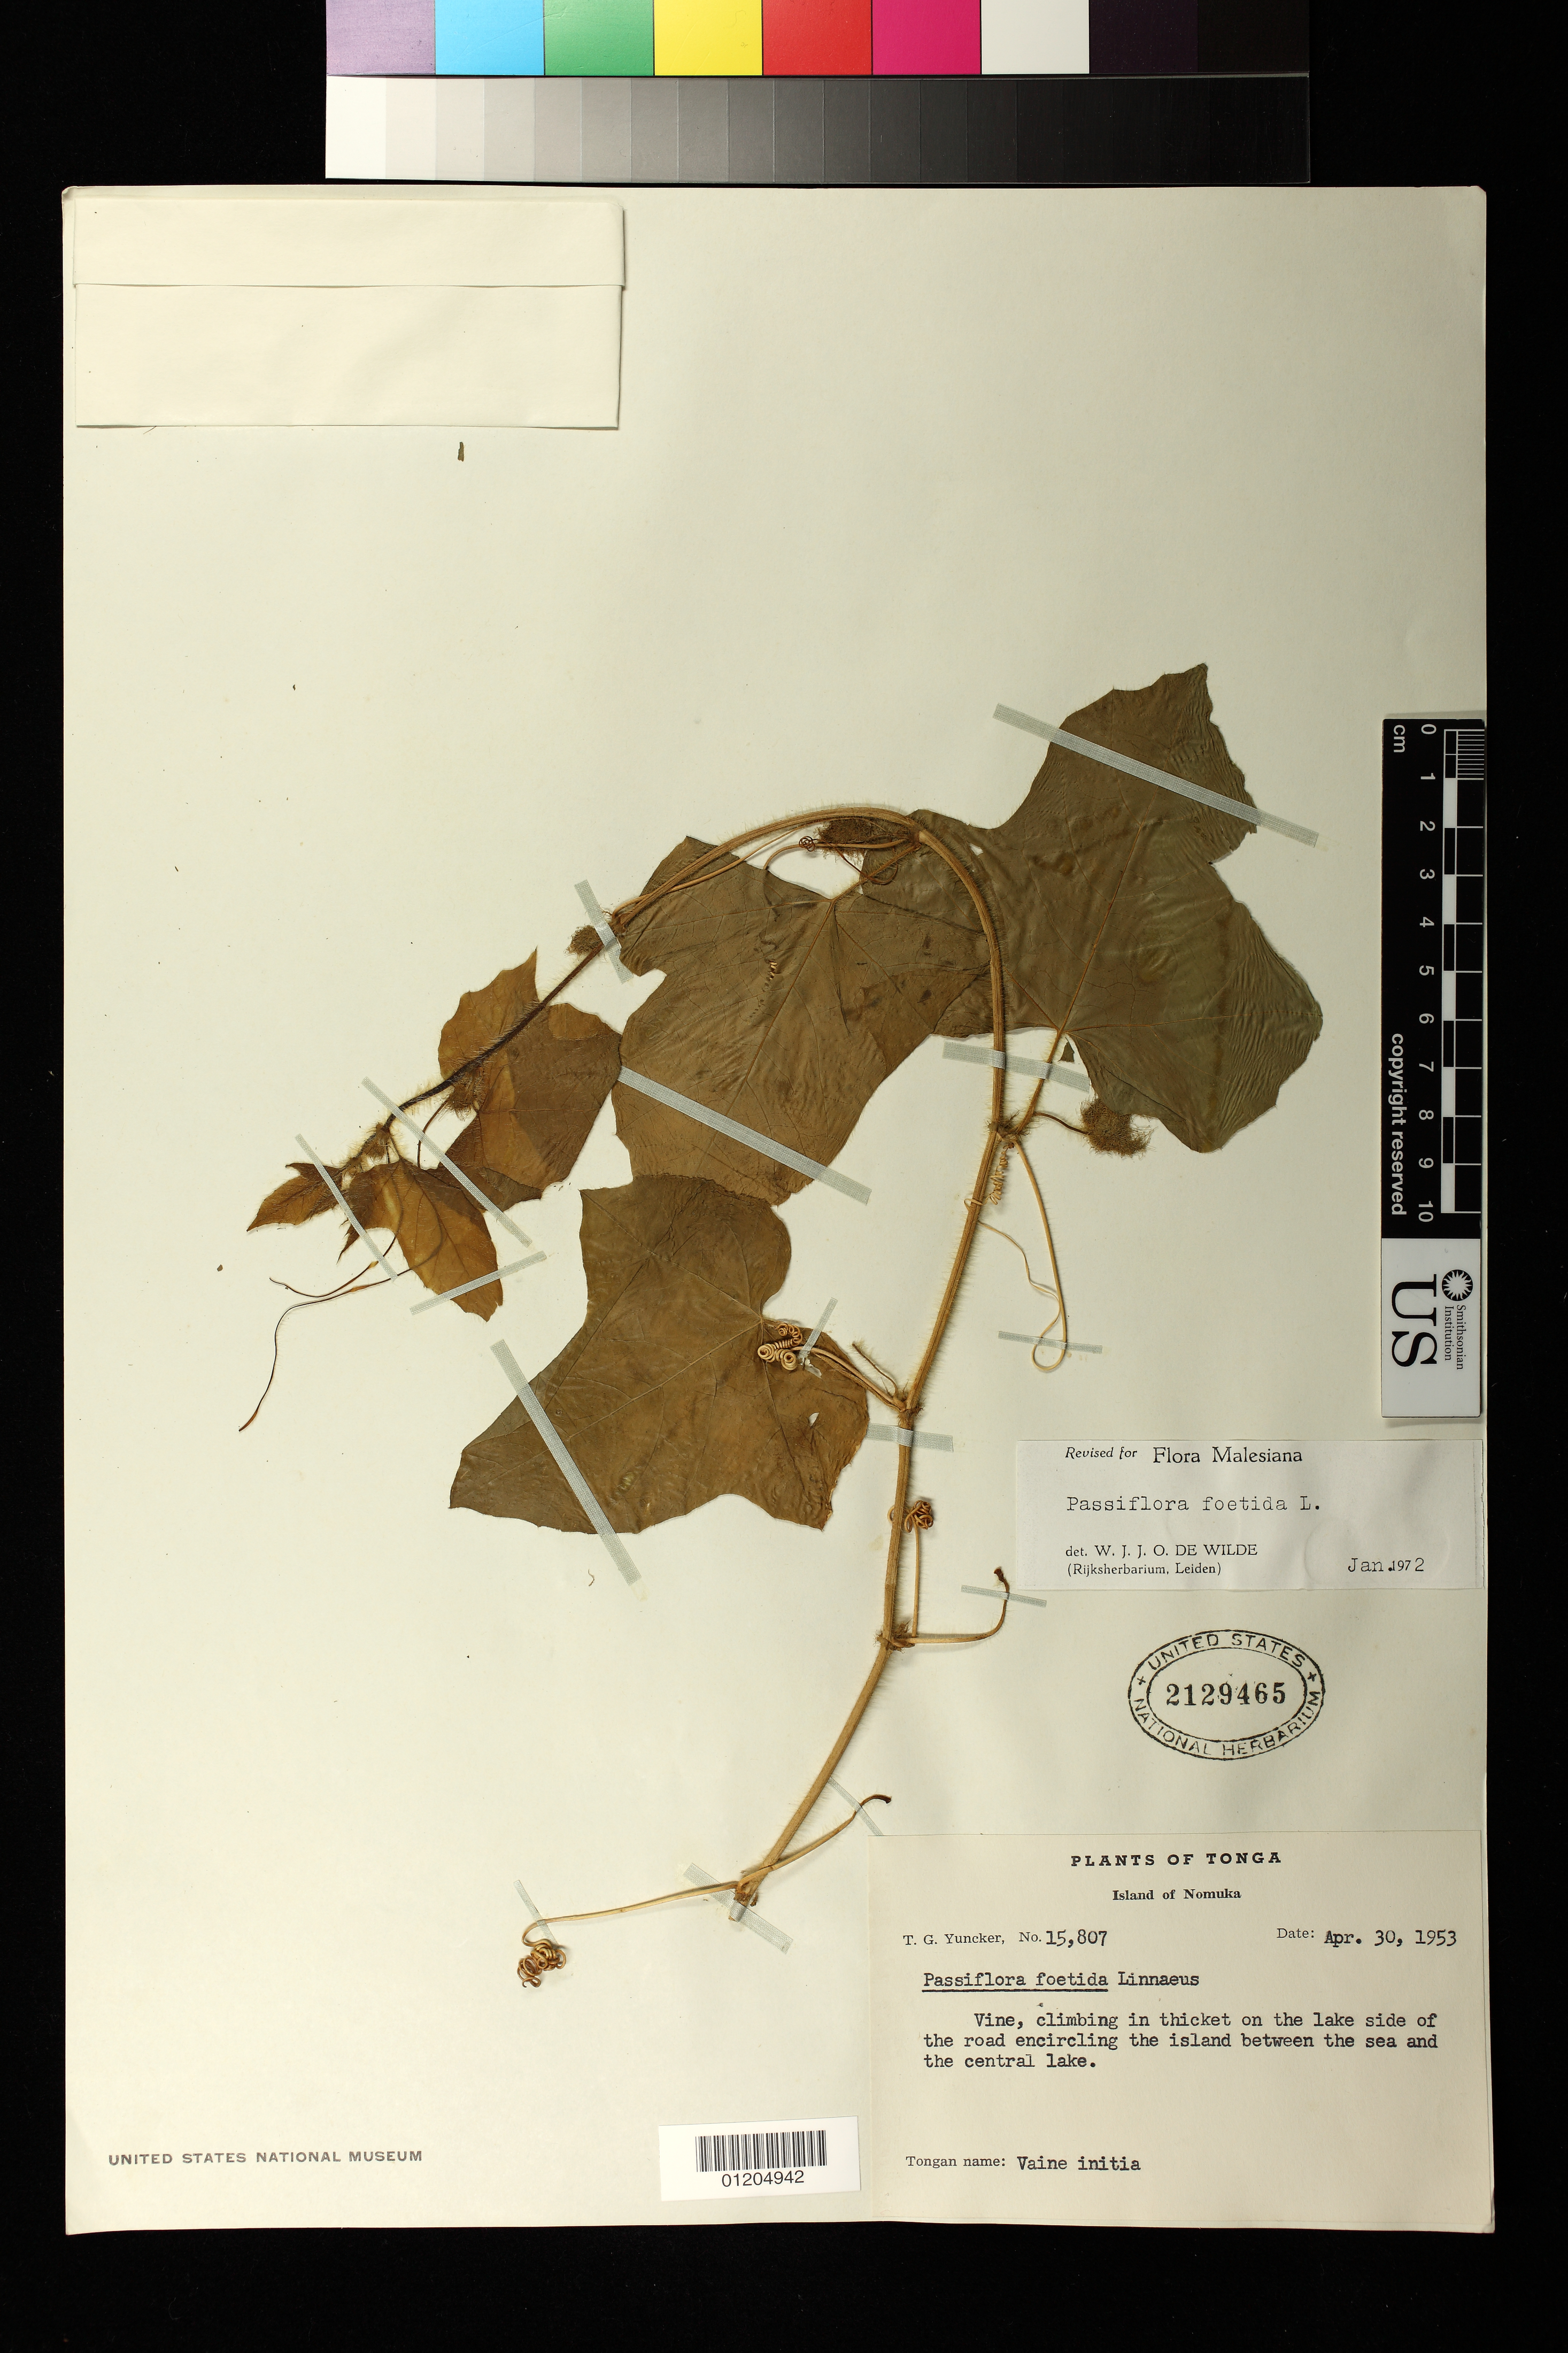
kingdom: Plantae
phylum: Tracheophyta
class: Magnoliopsida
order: Malpighiales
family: Passifloraceae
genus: Passiflora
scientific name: Passiflora foetida var. hispida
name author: (DC. ex Triana & Planch.) Killip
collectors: T. G. Yuncker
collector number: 15,807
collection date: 1953-04-30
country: Tonga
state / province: Haapai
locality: Island of Nomuka.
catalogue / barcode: US 2129465